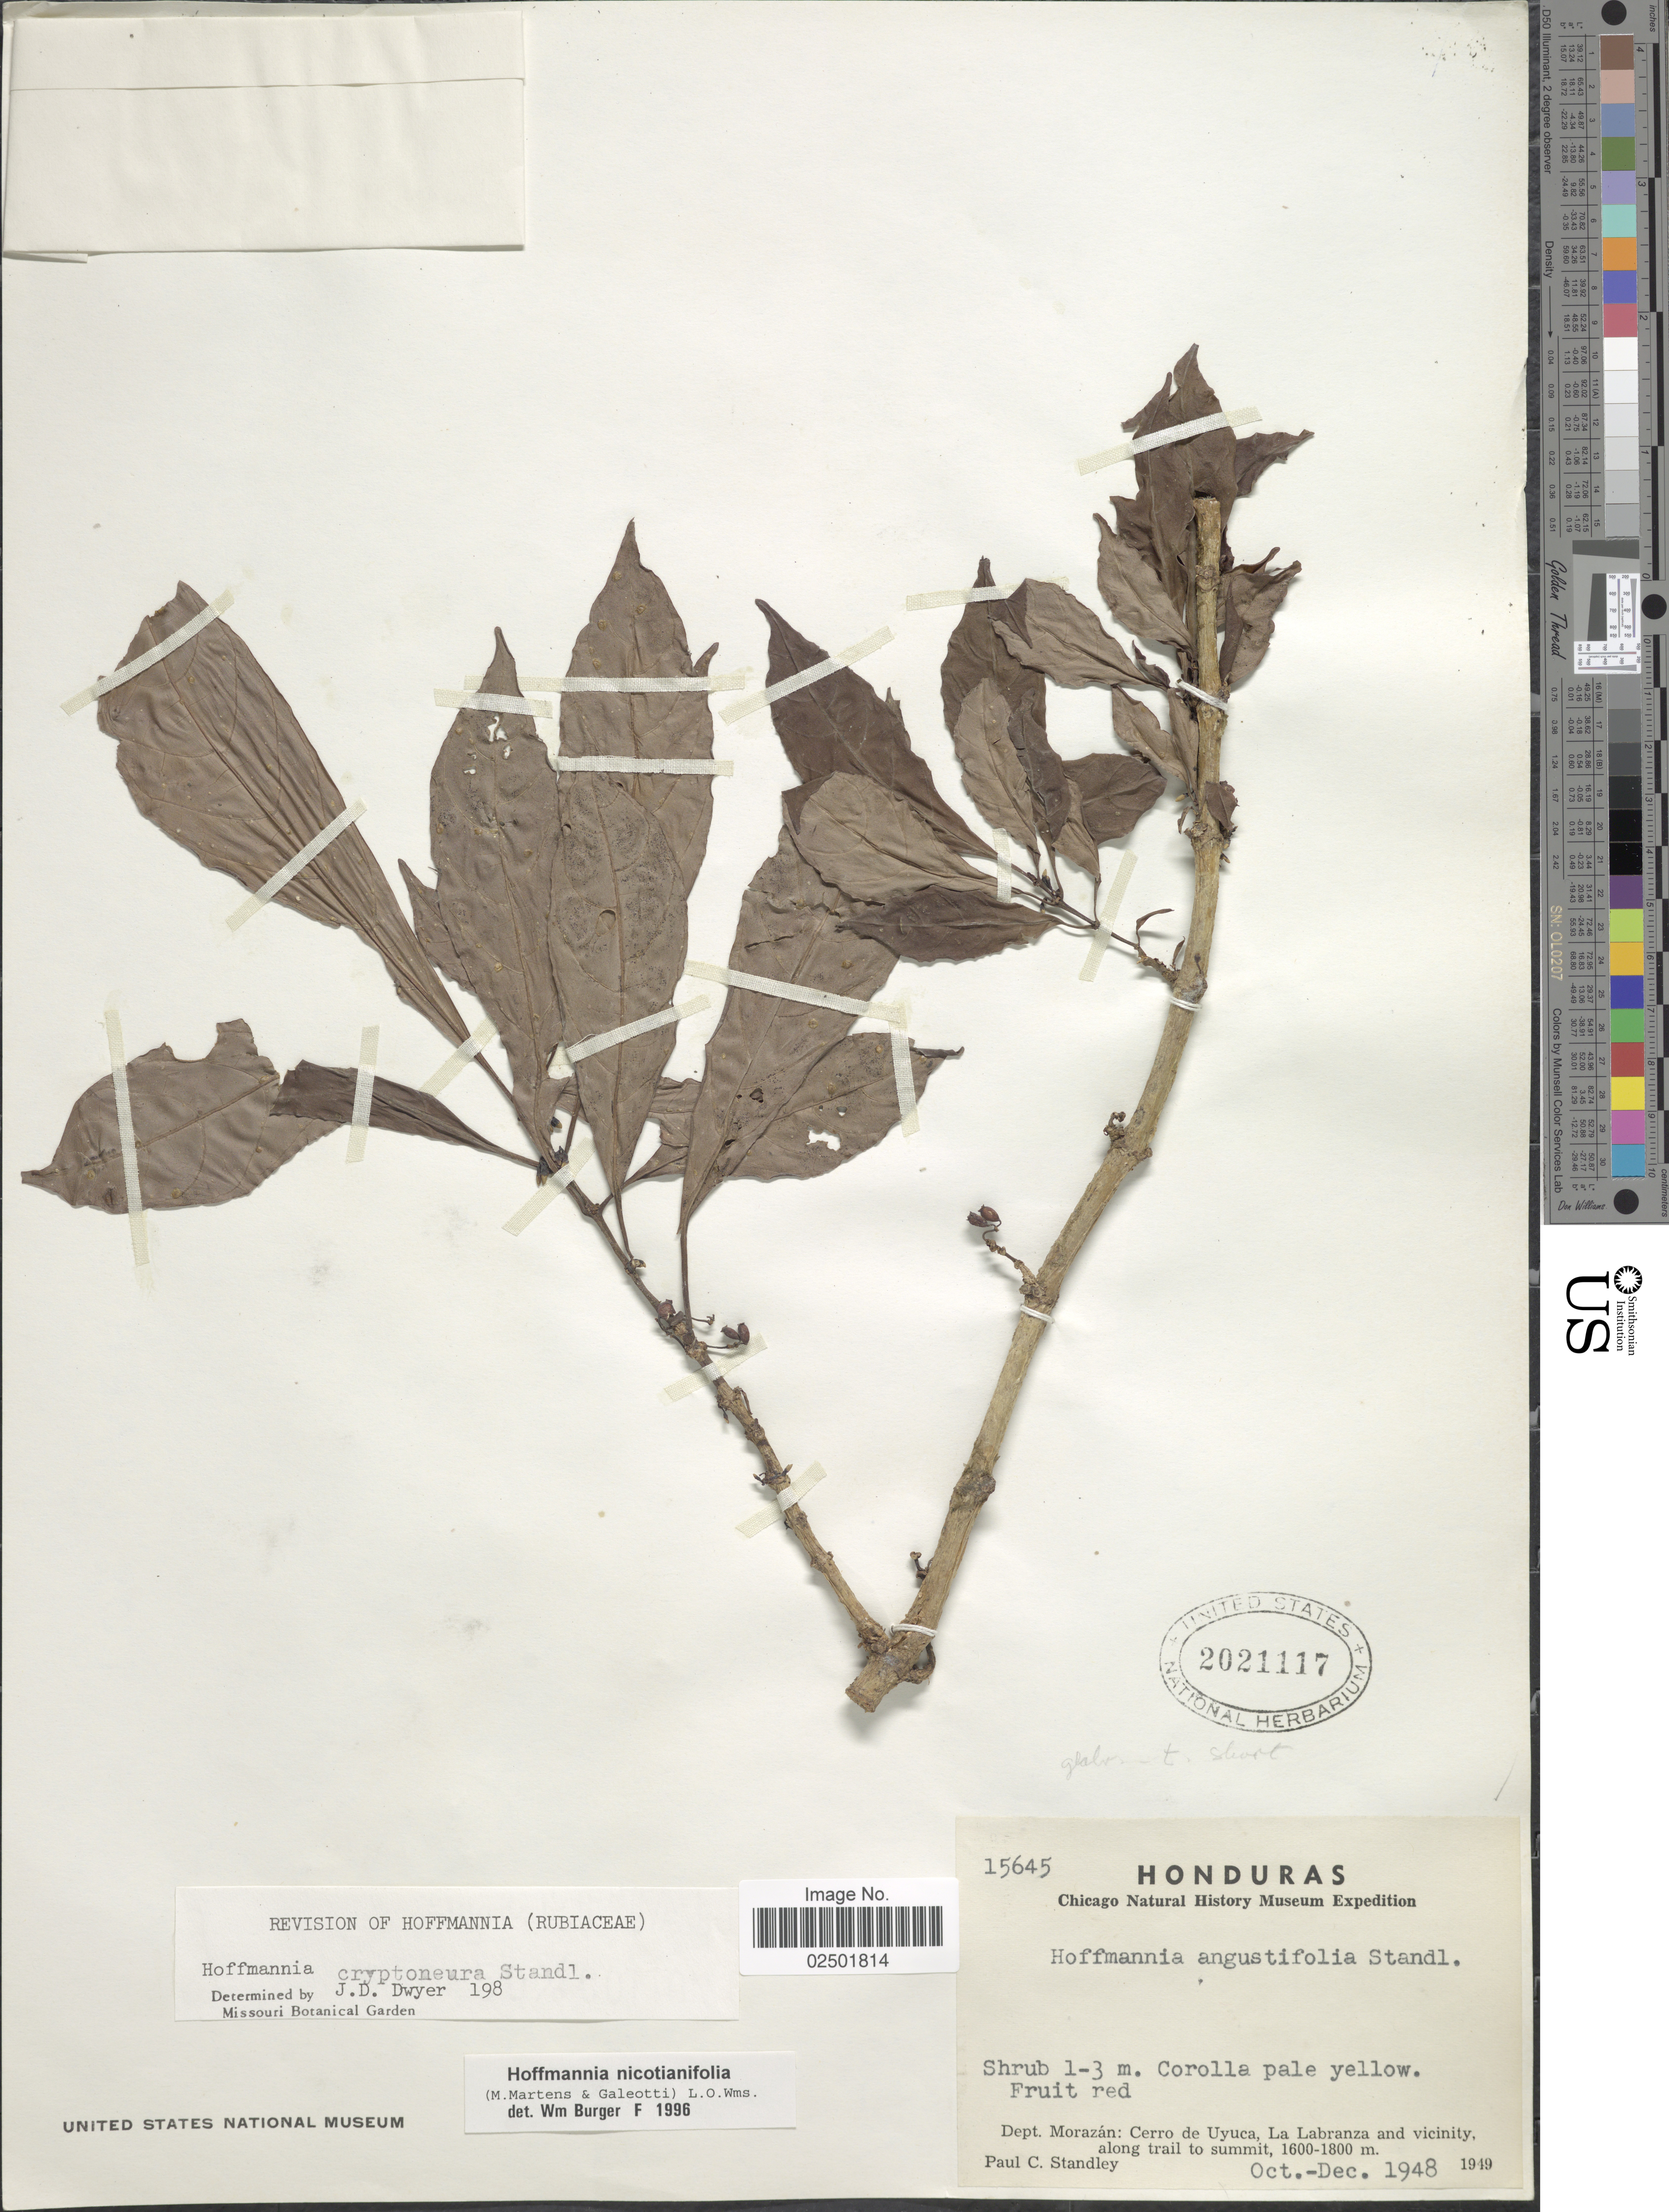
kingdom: Plantae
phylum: Tracheophyta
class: Magnoliopsida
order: Gentianales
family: Rubiaceae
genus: Hoffmannia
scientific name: Hoffmannia nicotianifolia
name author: (M. Martens & Galeoti) L.O. Williams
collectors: P. C. Standley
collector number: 15645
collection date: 1948-10/1948-12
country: Honduras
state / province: Fco. Morazán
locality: cerro de Uyuca, La Labranza and vicinity, along the trail to summit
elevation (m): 1600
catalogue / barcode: US 2021117